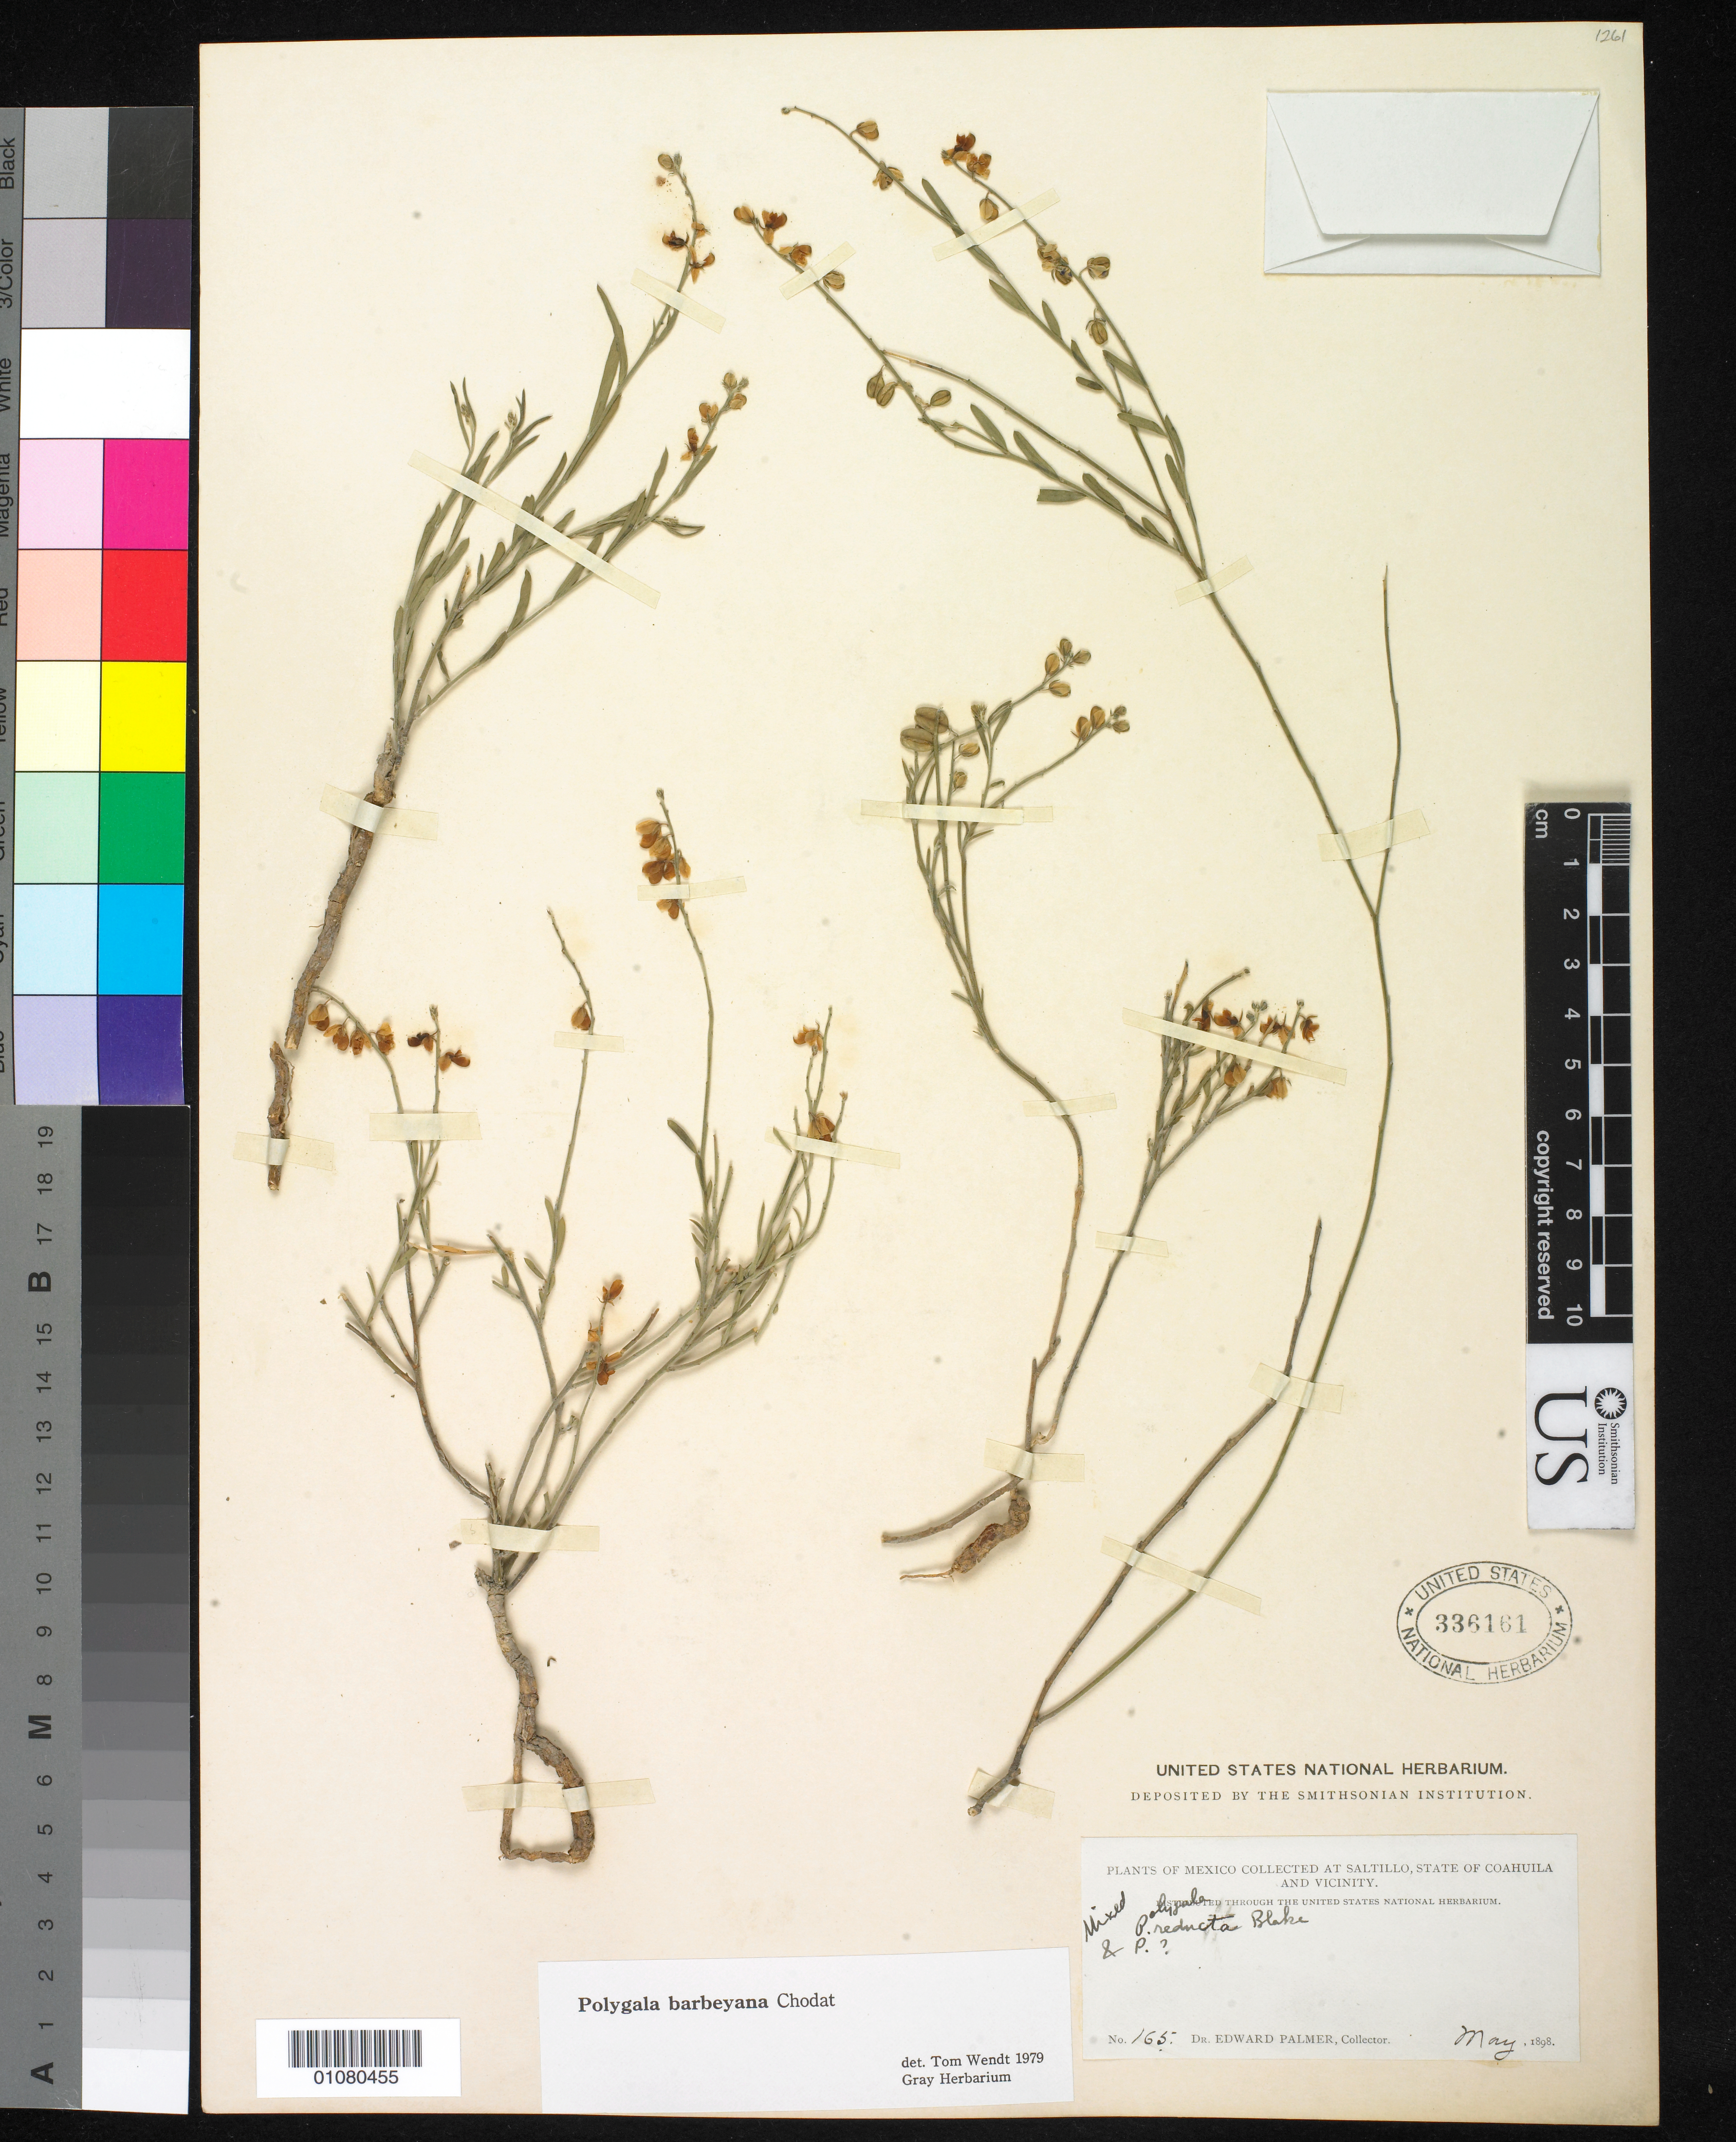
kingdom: Plantae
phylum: Tracheophyta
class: Magnoliopsida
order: Fabales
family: Polygalaceae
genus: Hebecarpa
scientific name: Hebecarpa barbeyana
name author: (Chodat) J.R. Abbott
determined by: Strong, Mark T., (BOT), Smithsonian Institution - National Museum of Natural History (UNITED STATES)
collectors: E. Palmer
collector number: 165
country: Mexico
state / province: Coahuila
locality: Salitillo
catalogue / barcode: US 336161